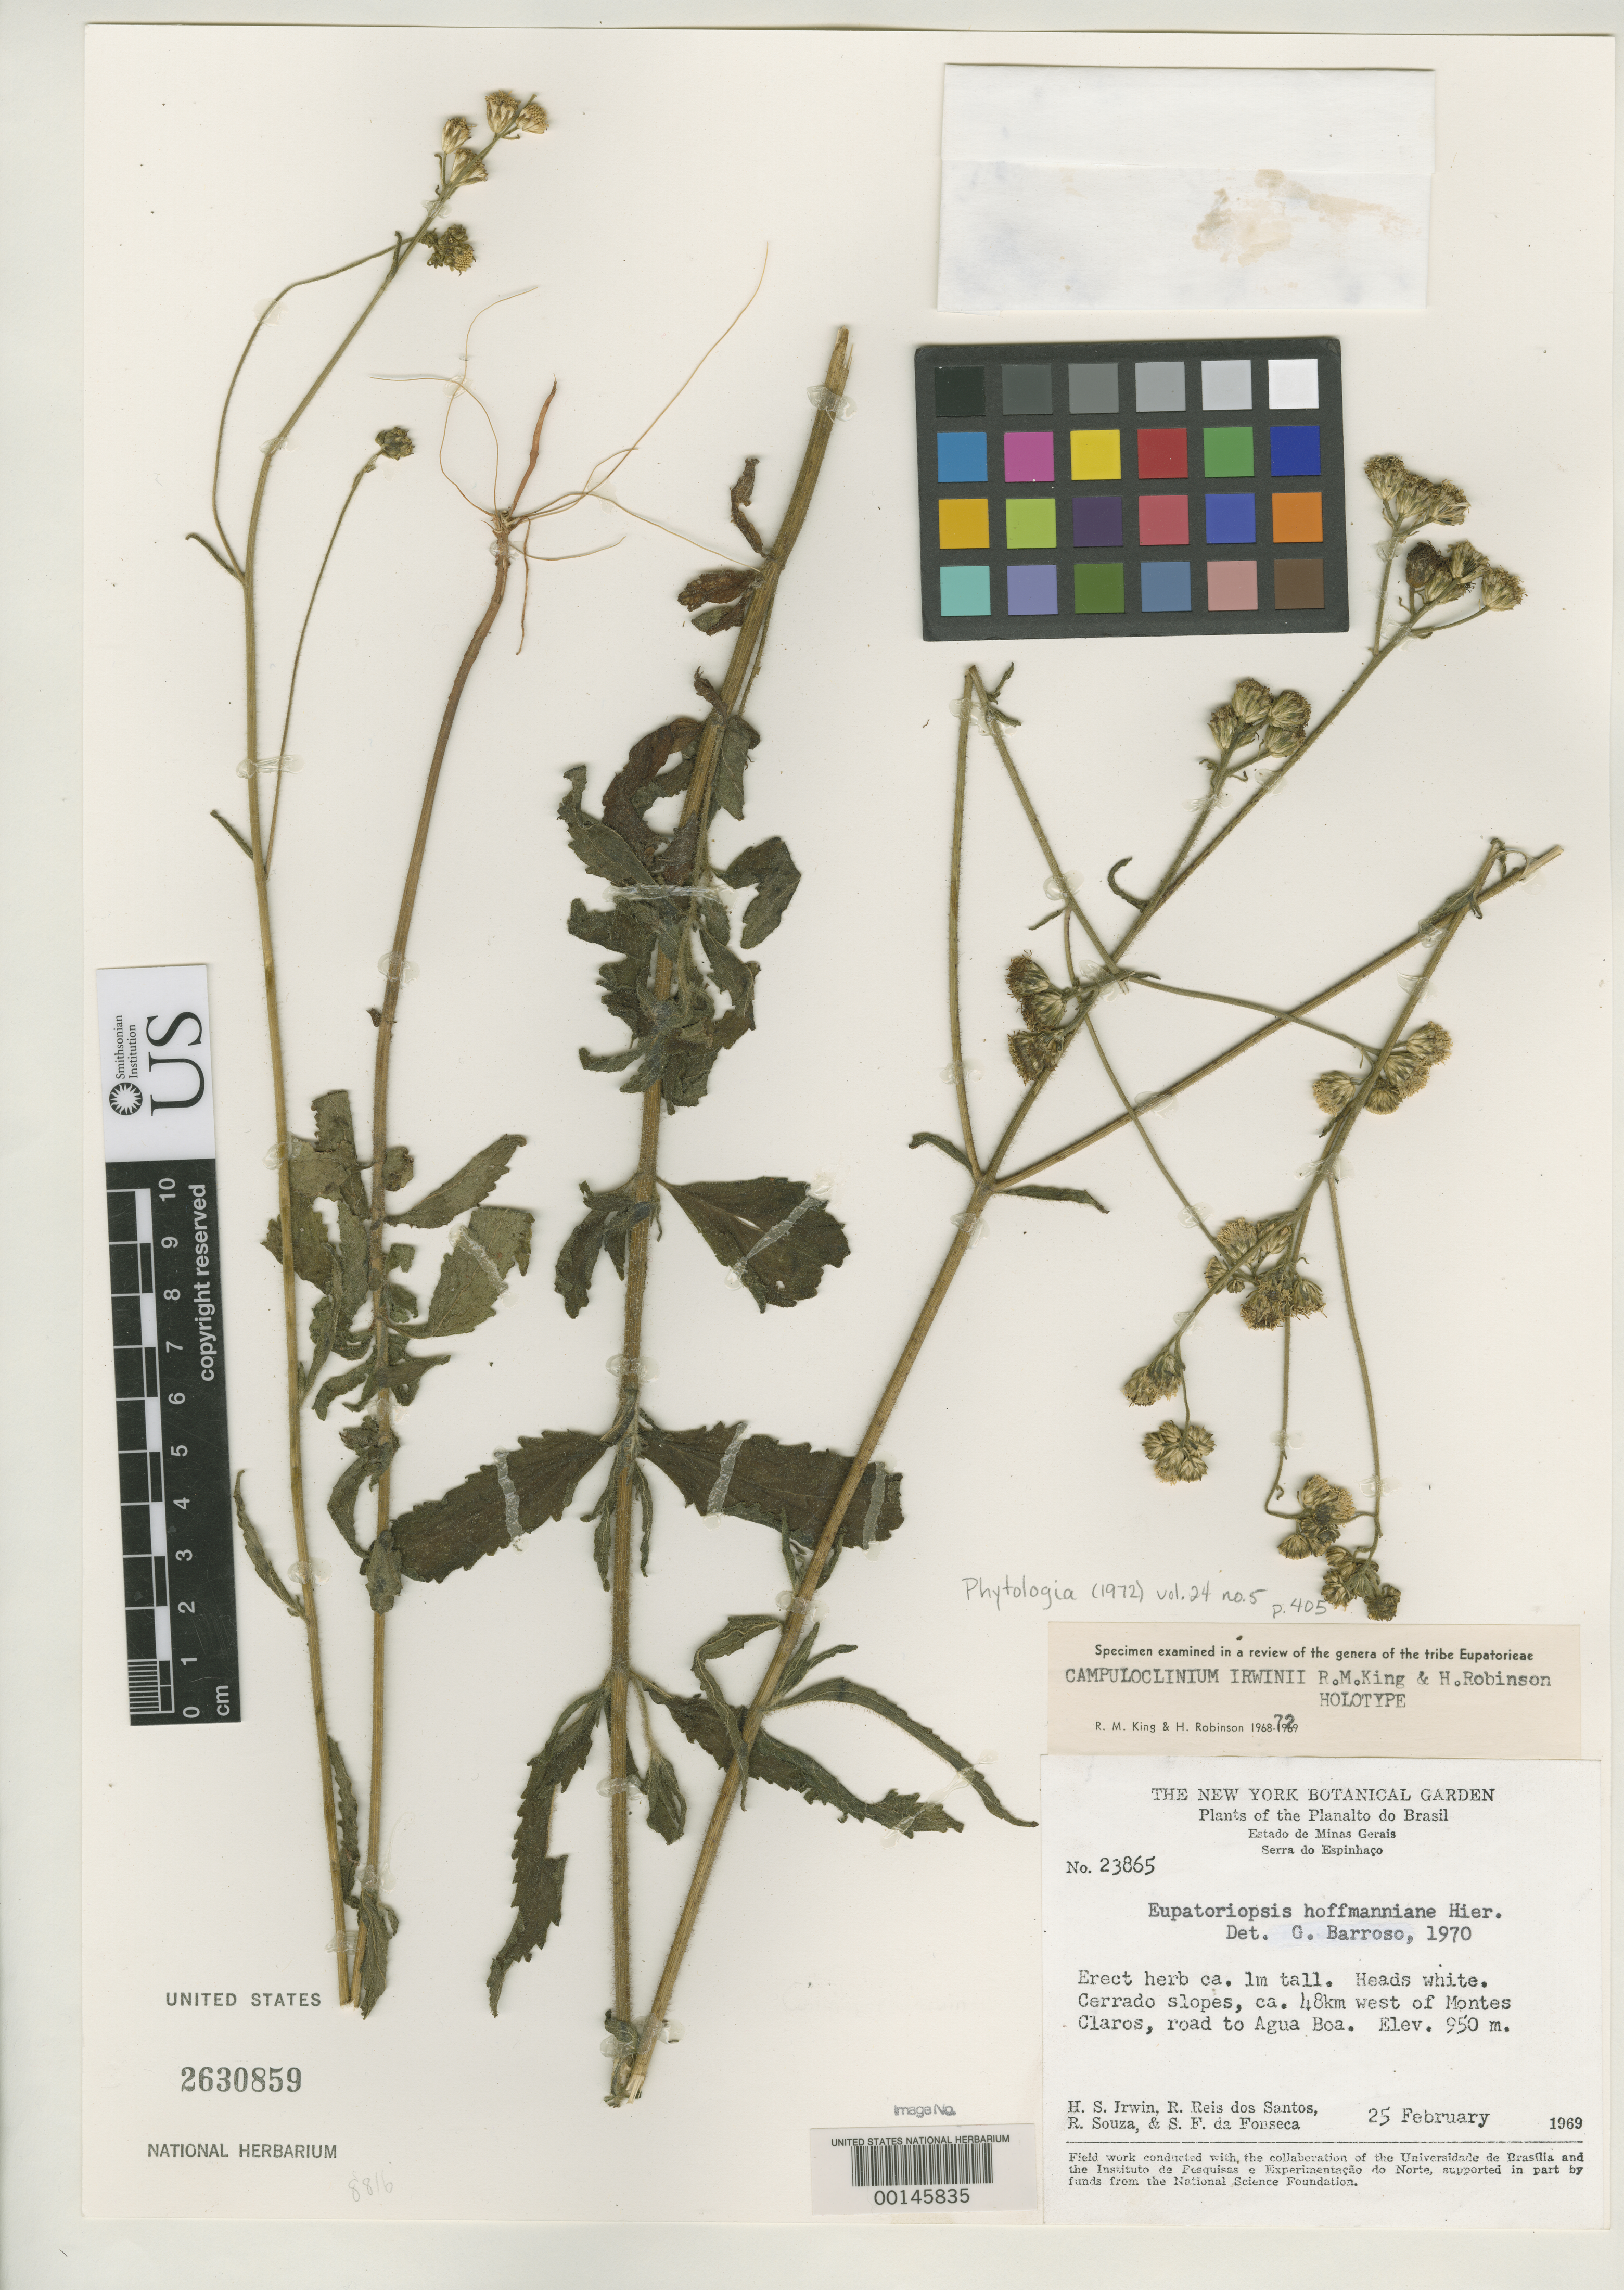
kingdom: Plantae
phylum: Tracheophyta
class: Magnoliopsida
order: Asterales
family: Asteraceae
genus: Campuloclinium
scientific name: Campuloclinium irwinii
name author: R.M. King & H. Rob.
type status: Holotype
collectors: H. Irwin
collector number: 23865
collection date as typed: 25 Feb 1969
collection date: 1969-02-25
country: Brazil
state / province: Minas Gerais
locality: Serra do Espinhaco, between Montes Claros and Agua Boa.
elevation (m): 950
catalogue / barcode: US 2630859